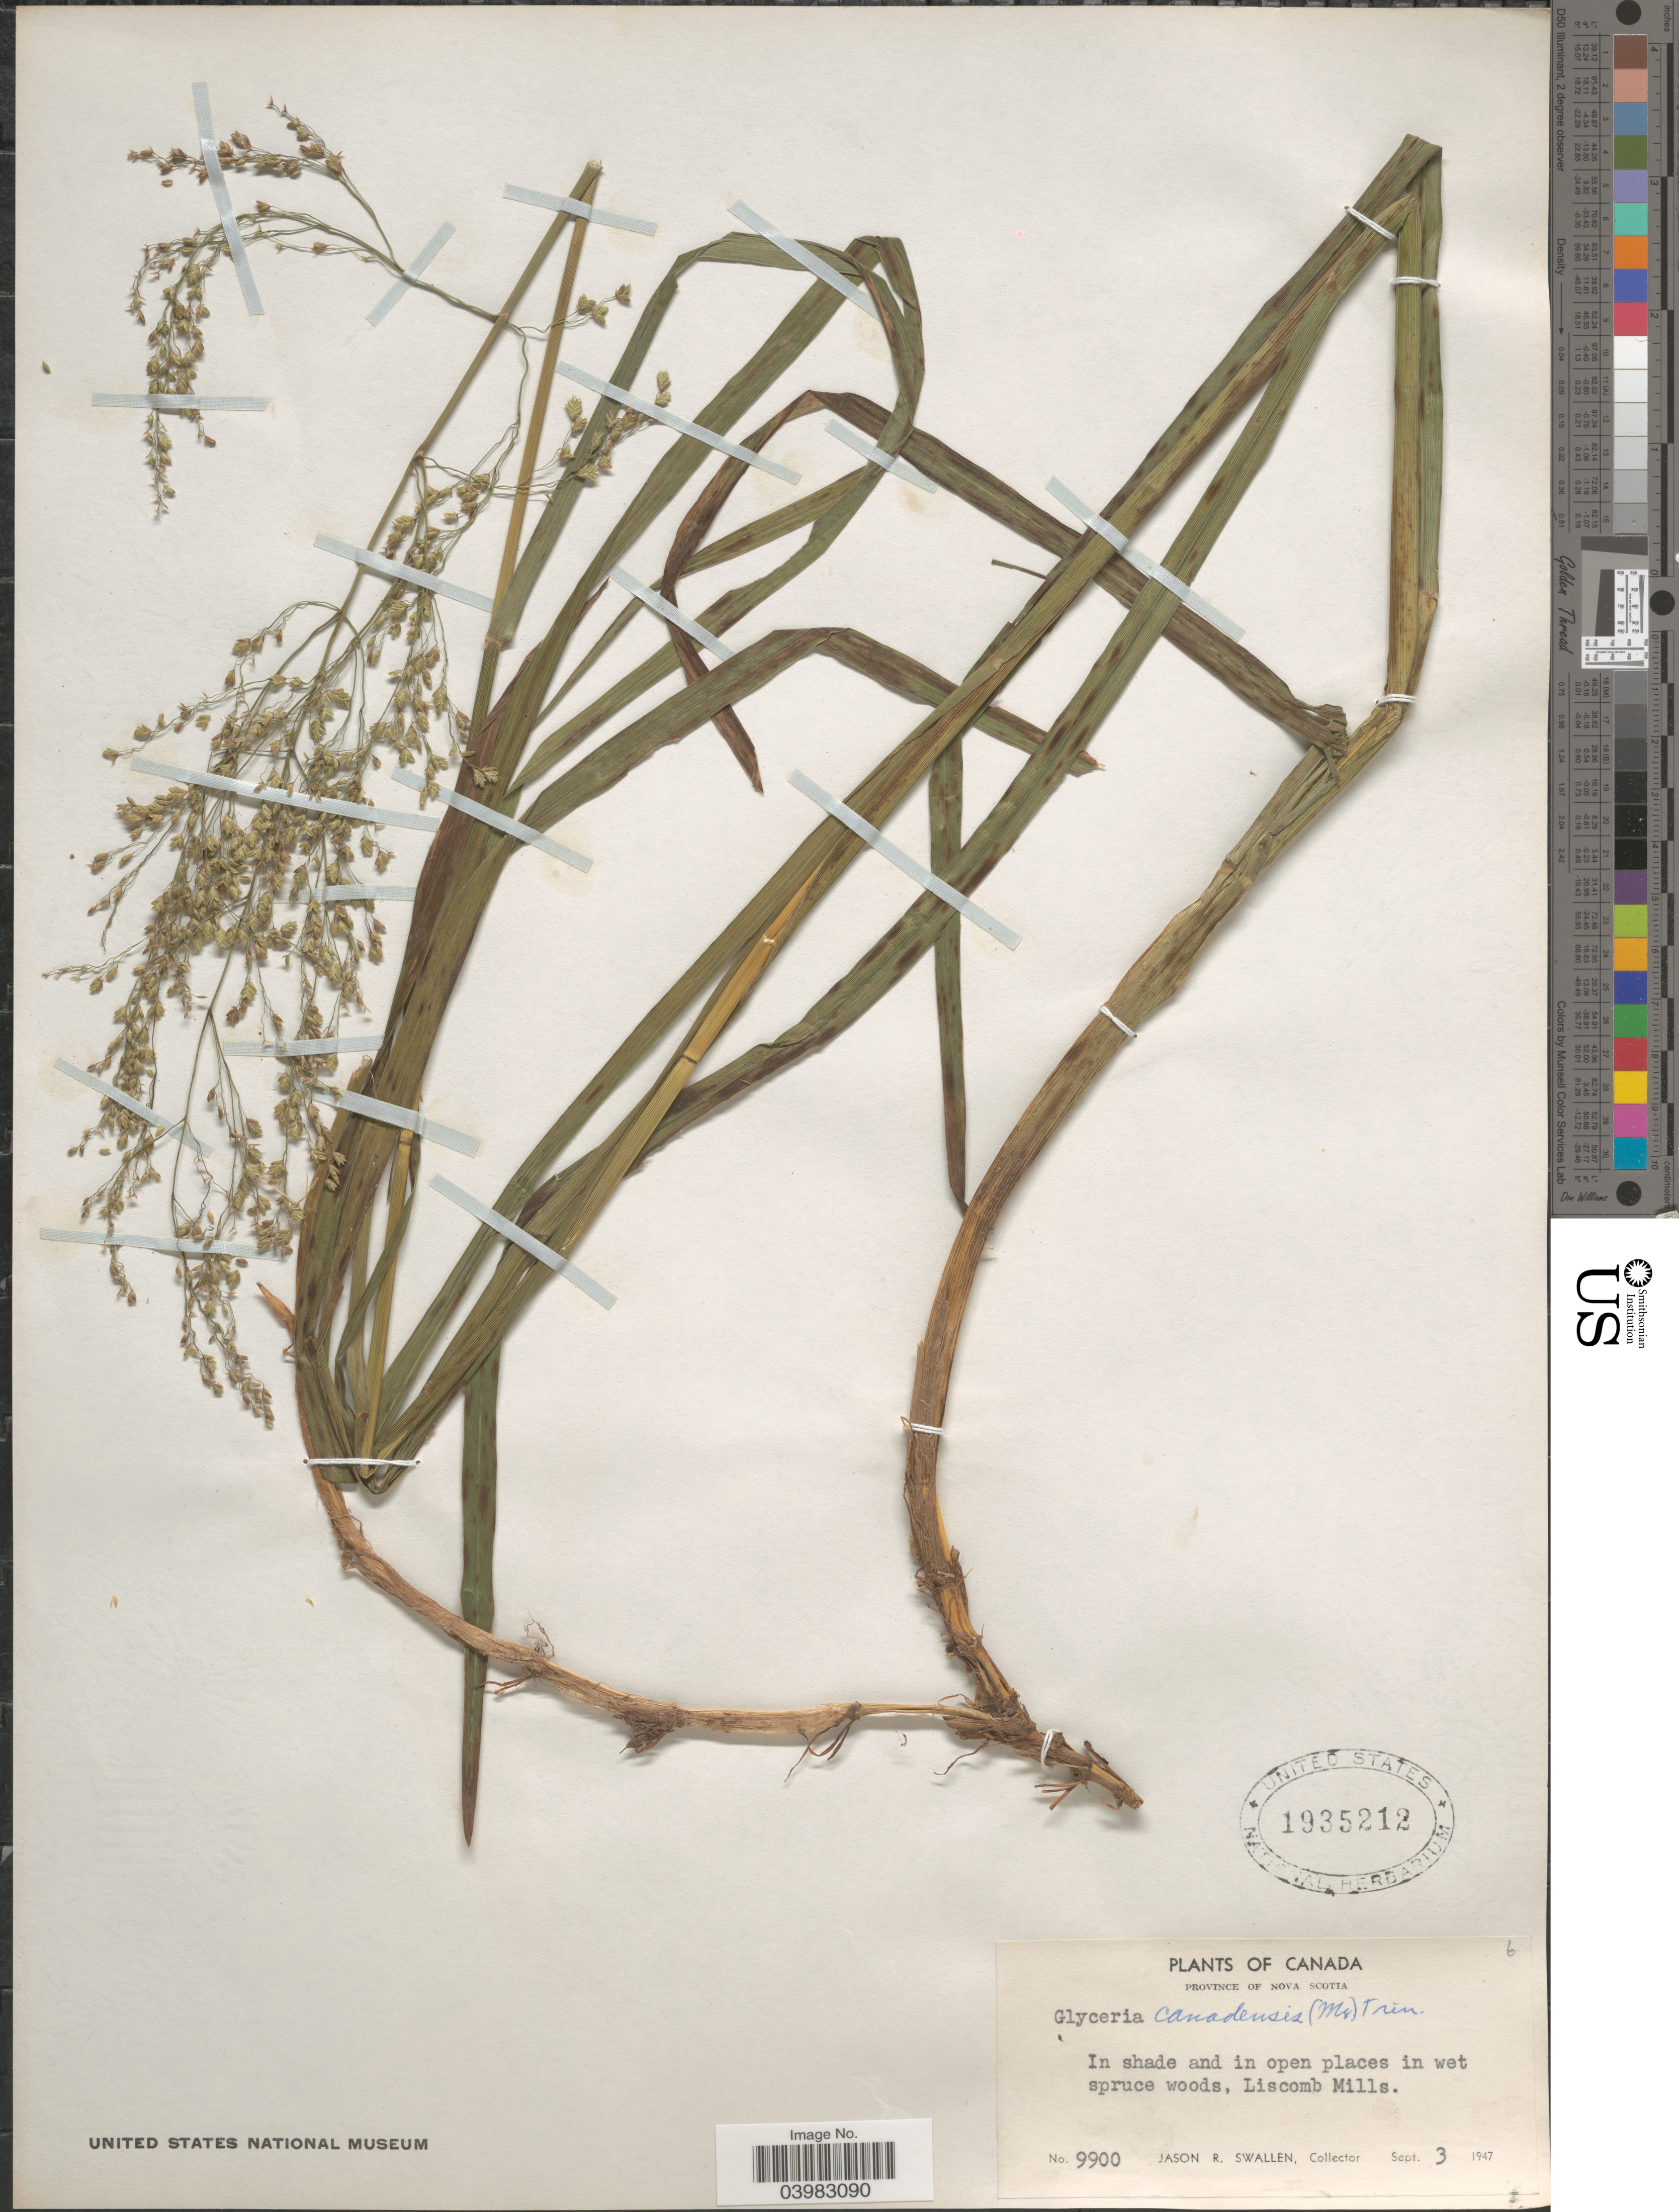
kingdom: Plantae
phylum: Tracheophyta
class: Liliopsida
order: Poales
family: Poaceae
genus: Glyceria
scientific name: Glyceria canadensis var. laxa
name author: (Scribn.) Hitchc.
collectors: J. R. Swallen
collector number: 9900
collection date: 1947-09-03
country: Canada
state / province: Nova Scotia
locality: In shade and in open places in wet spruce woods, Liscomb Mills.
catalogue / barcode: US 1935212